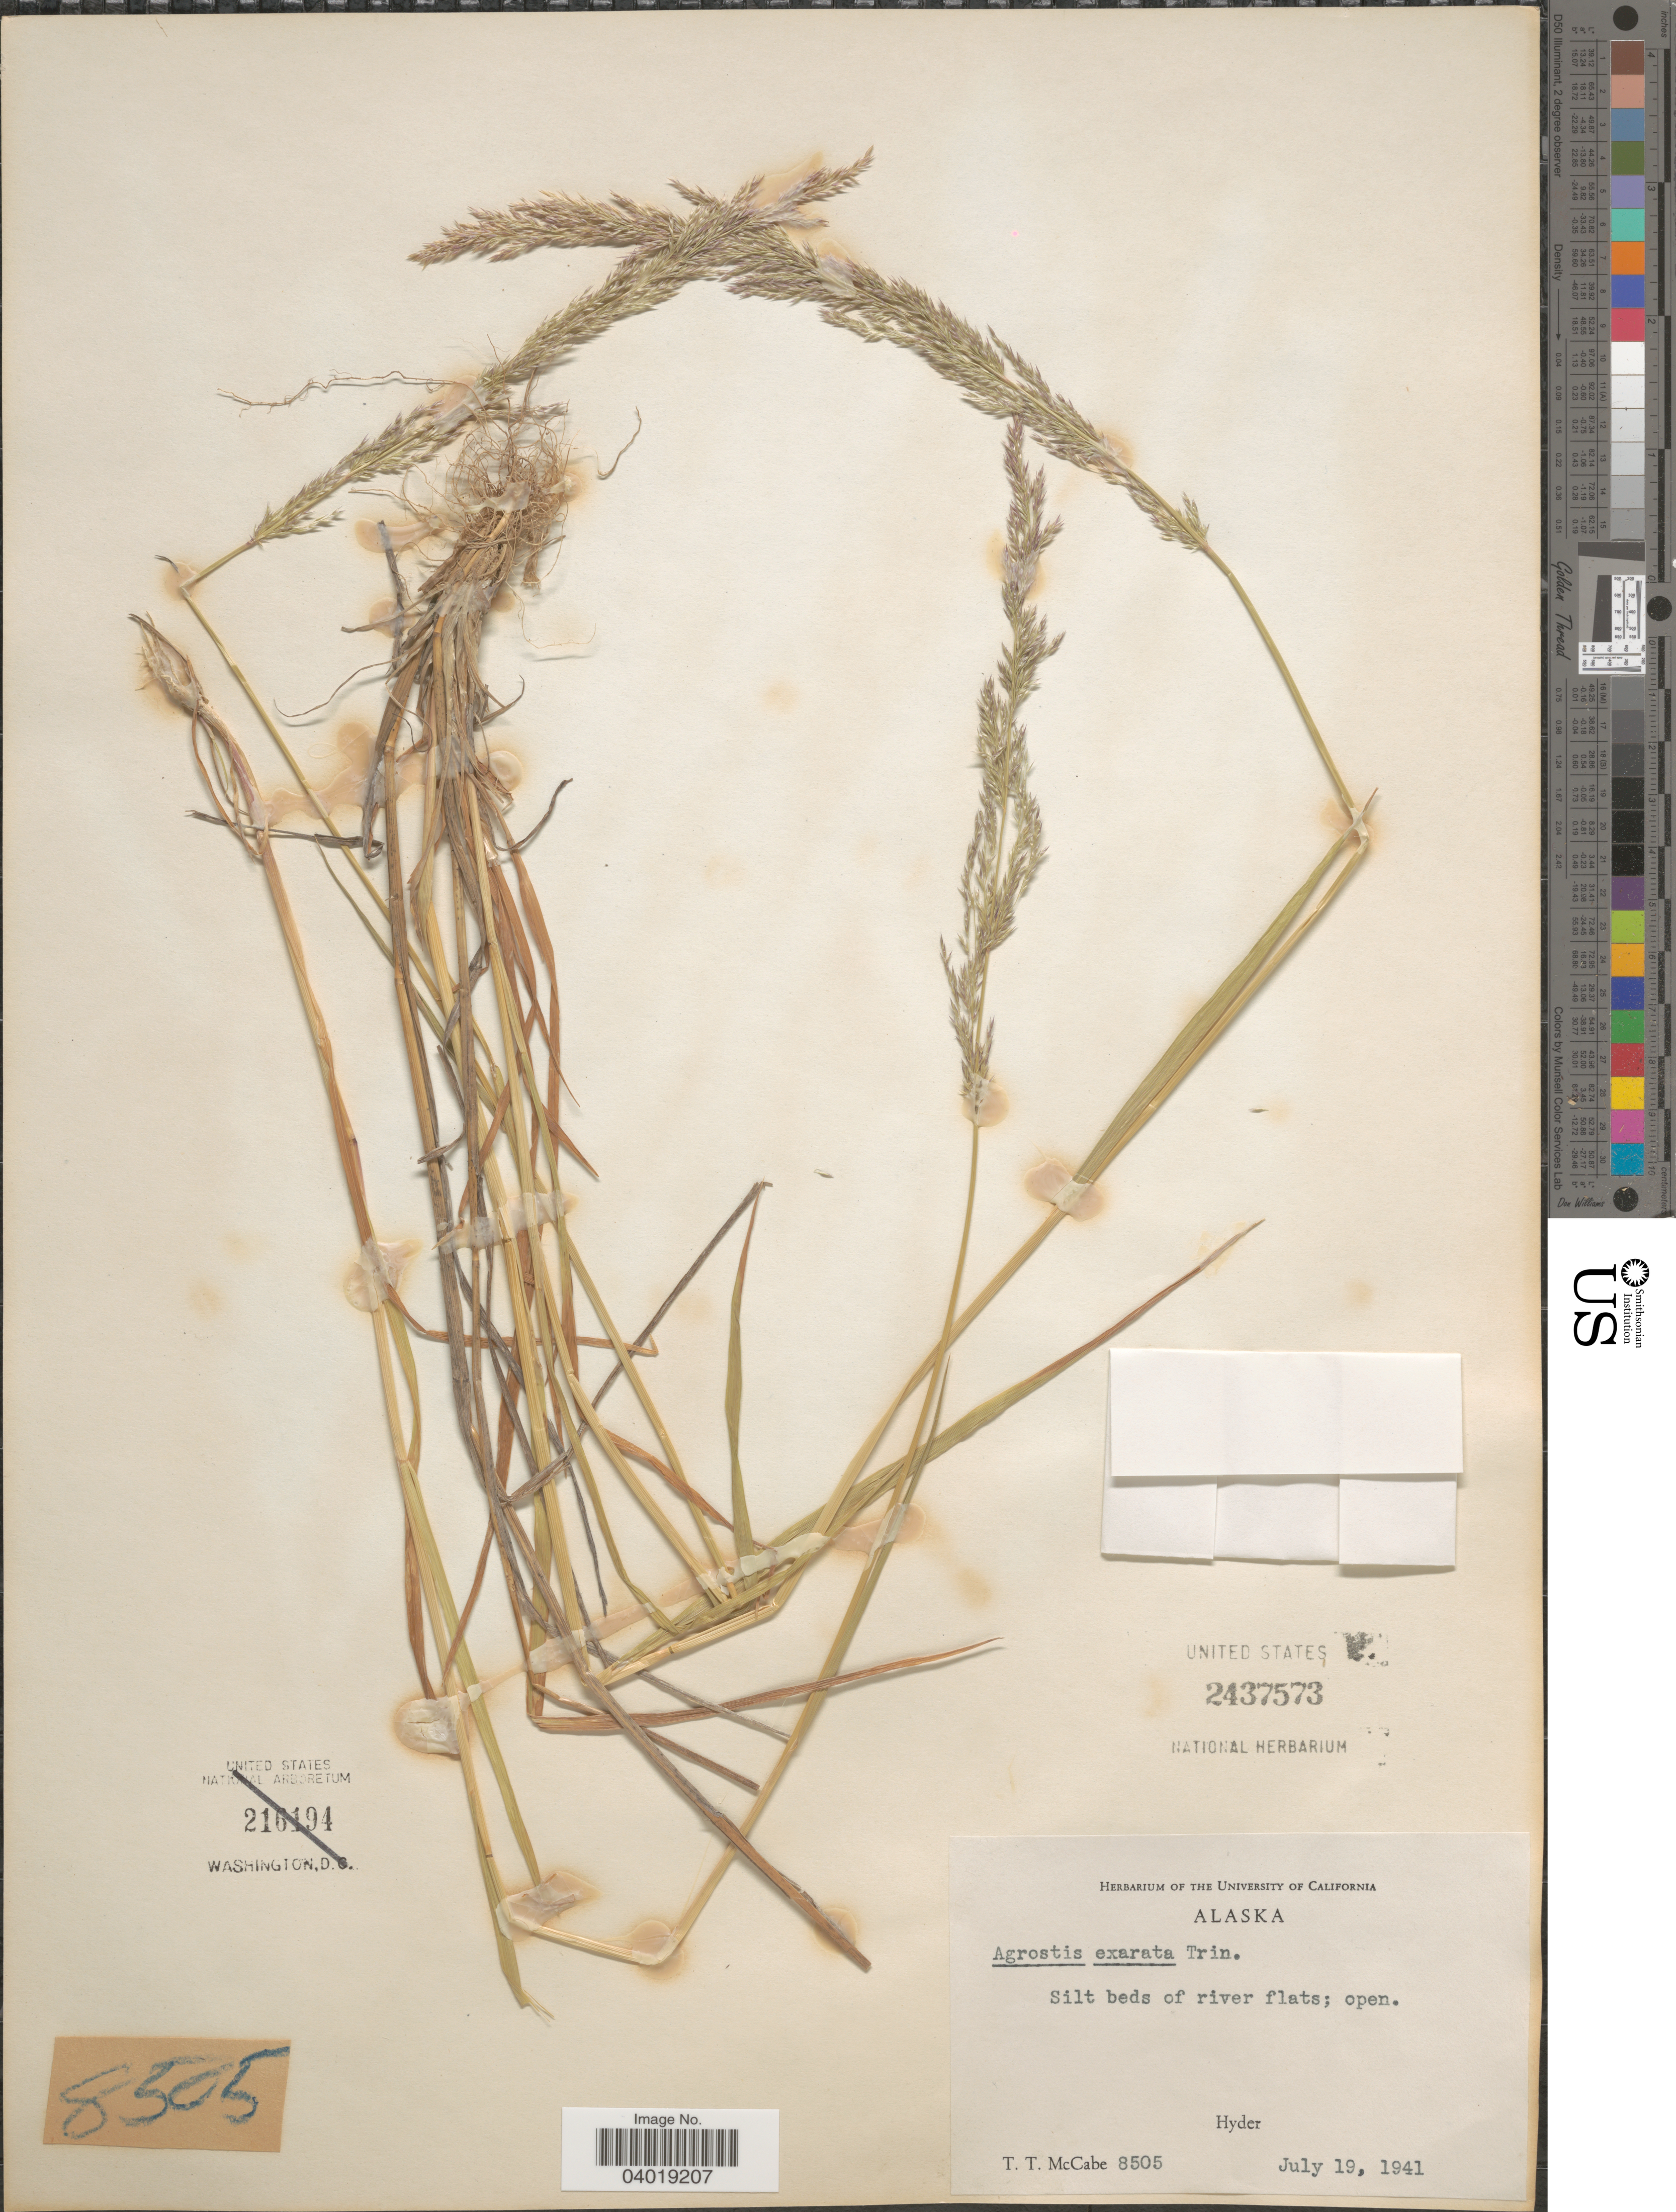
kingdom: Plantae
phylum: Tracheophyta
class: Liliopsida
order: Poales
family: Poaceae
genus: Agrostis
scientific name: Agrostis exarata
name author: Trin.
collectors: T. McCabe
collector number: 8505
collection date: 1941-07-19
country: United States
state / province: Alaska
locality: Hyder.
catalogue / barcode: US 2437573